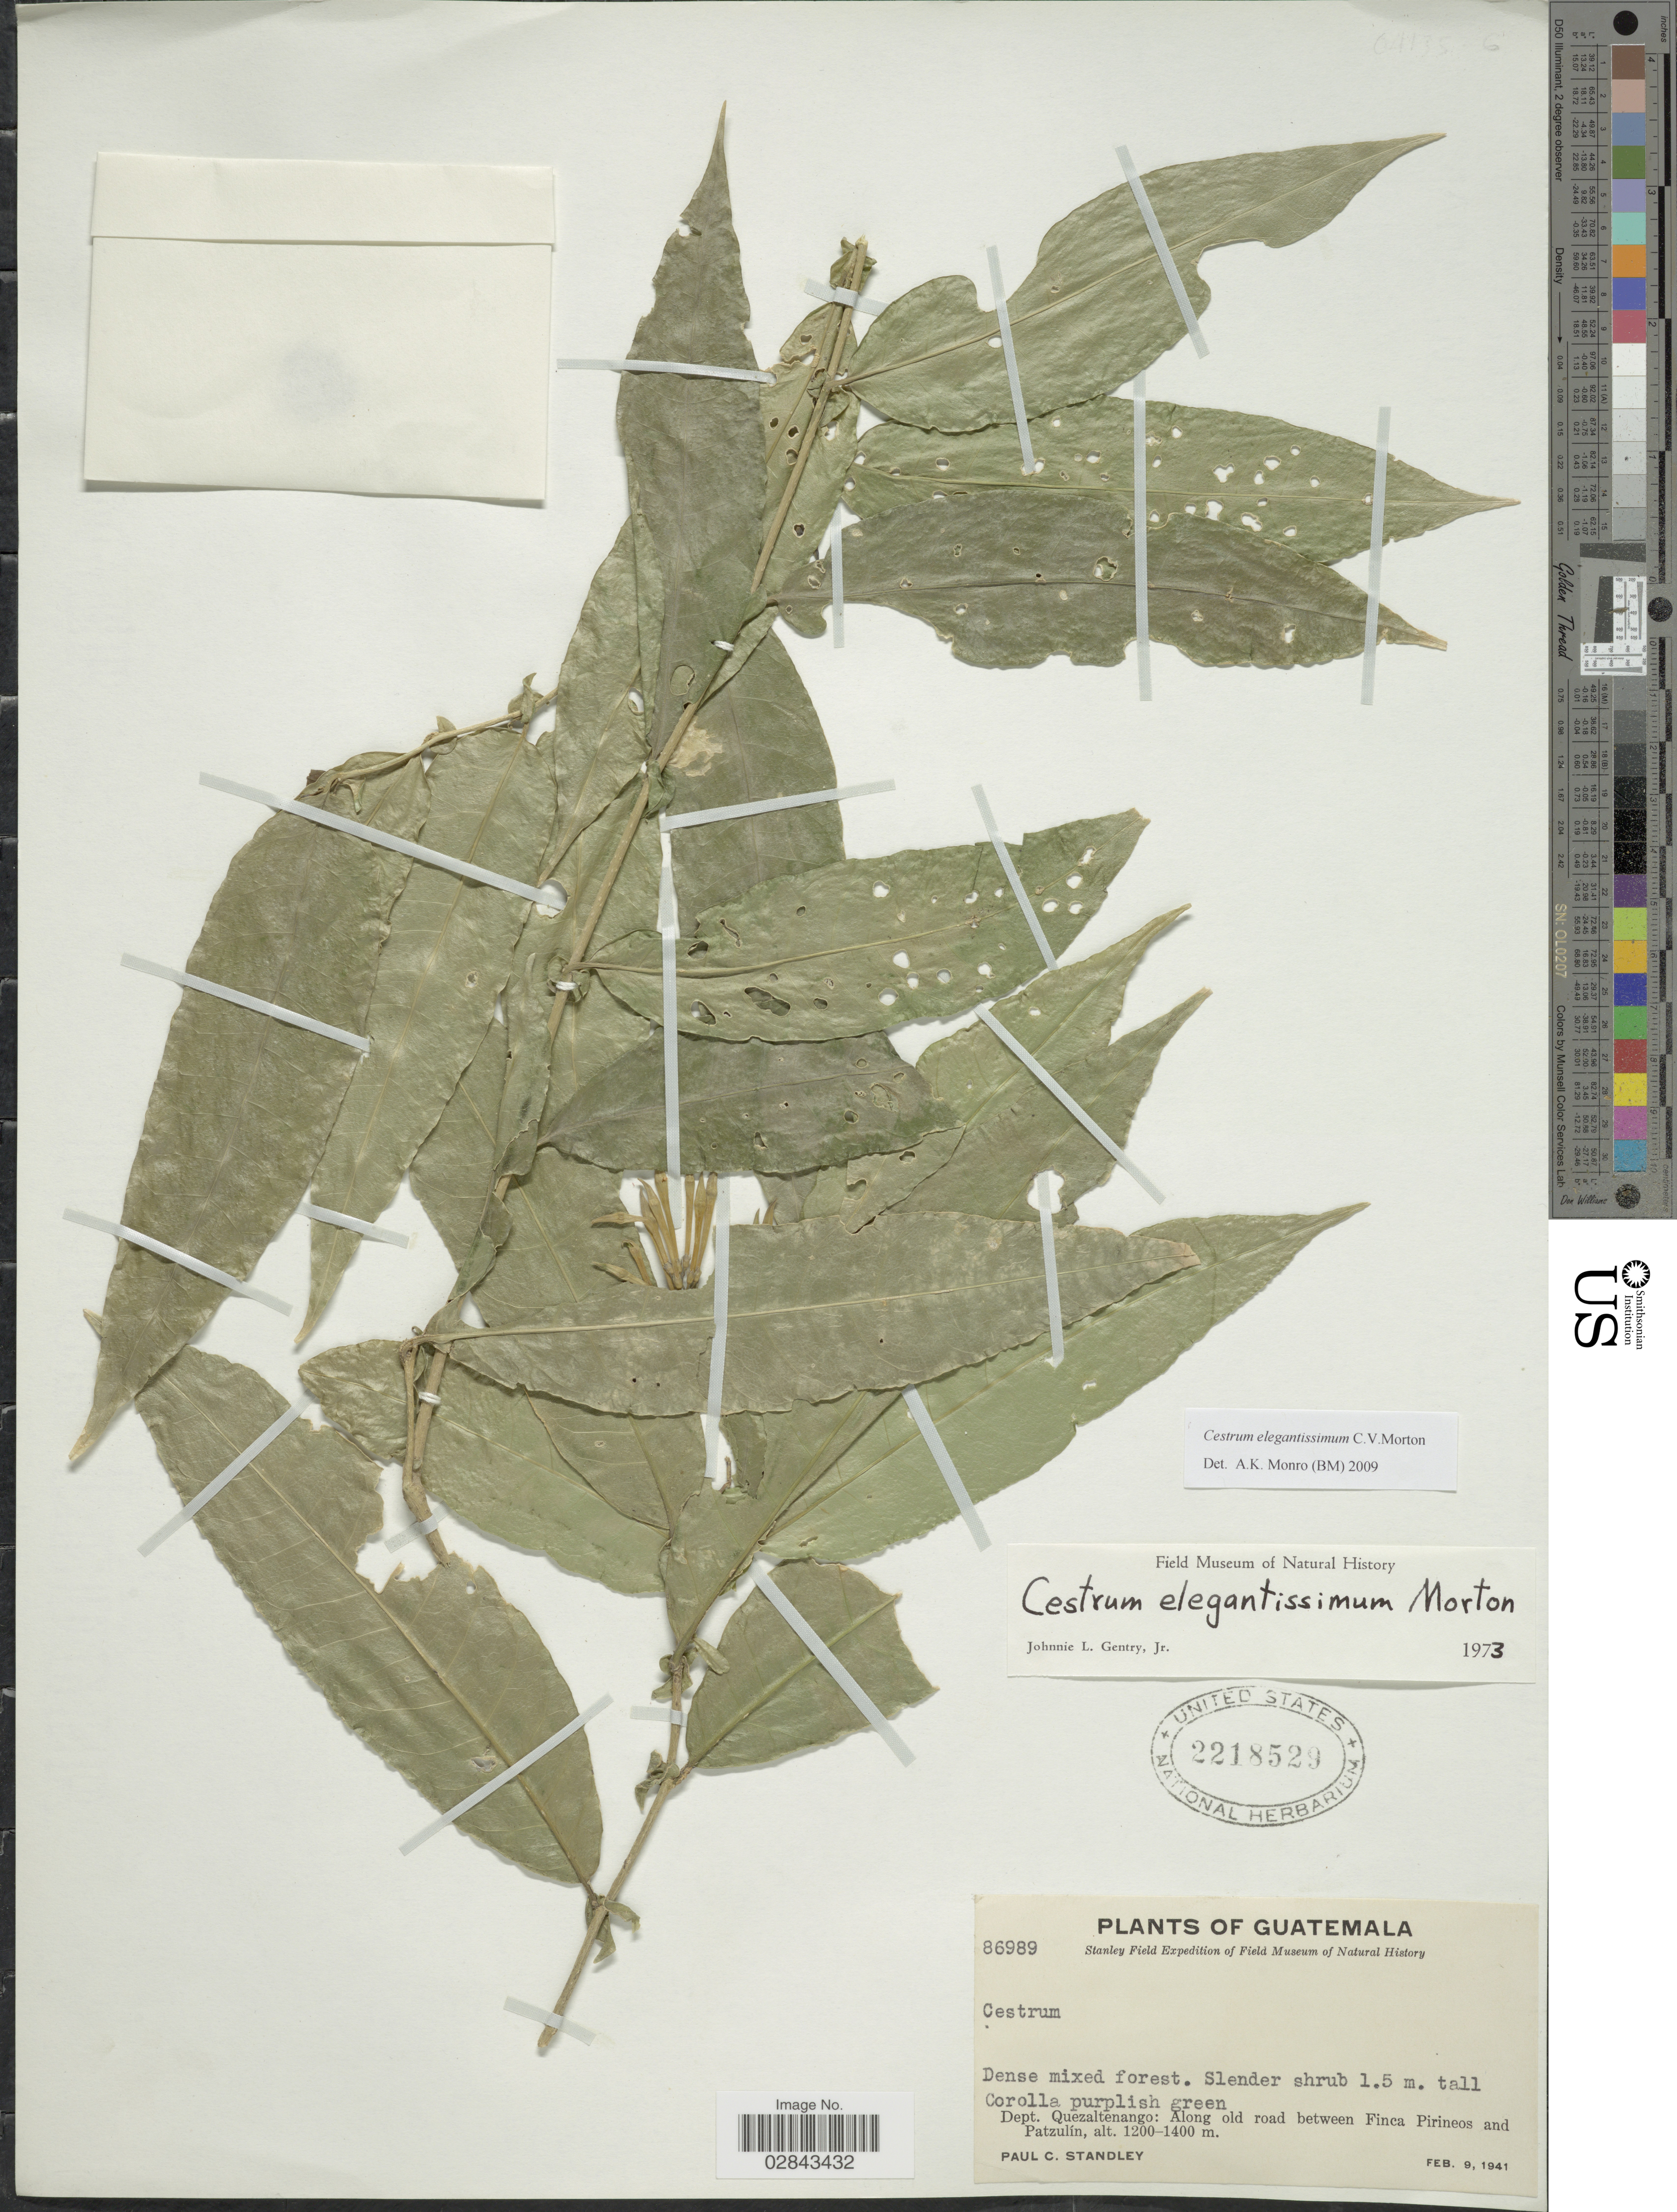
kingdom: Plantae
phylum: Tracheophyta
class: Magnoliopsida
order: Solanales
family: Solanaceae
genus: Cestrum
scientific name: Cestrum elegantissimum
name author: C.V. Morton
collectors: P. C. Standley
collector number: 86989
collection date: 1941-02-09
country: Guatemala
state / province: Quetzaltenango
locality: Dept. Quezaltenango: Along old road between Finca Pirineos and Patzulín.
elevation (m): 1200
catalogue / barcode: US 2218529